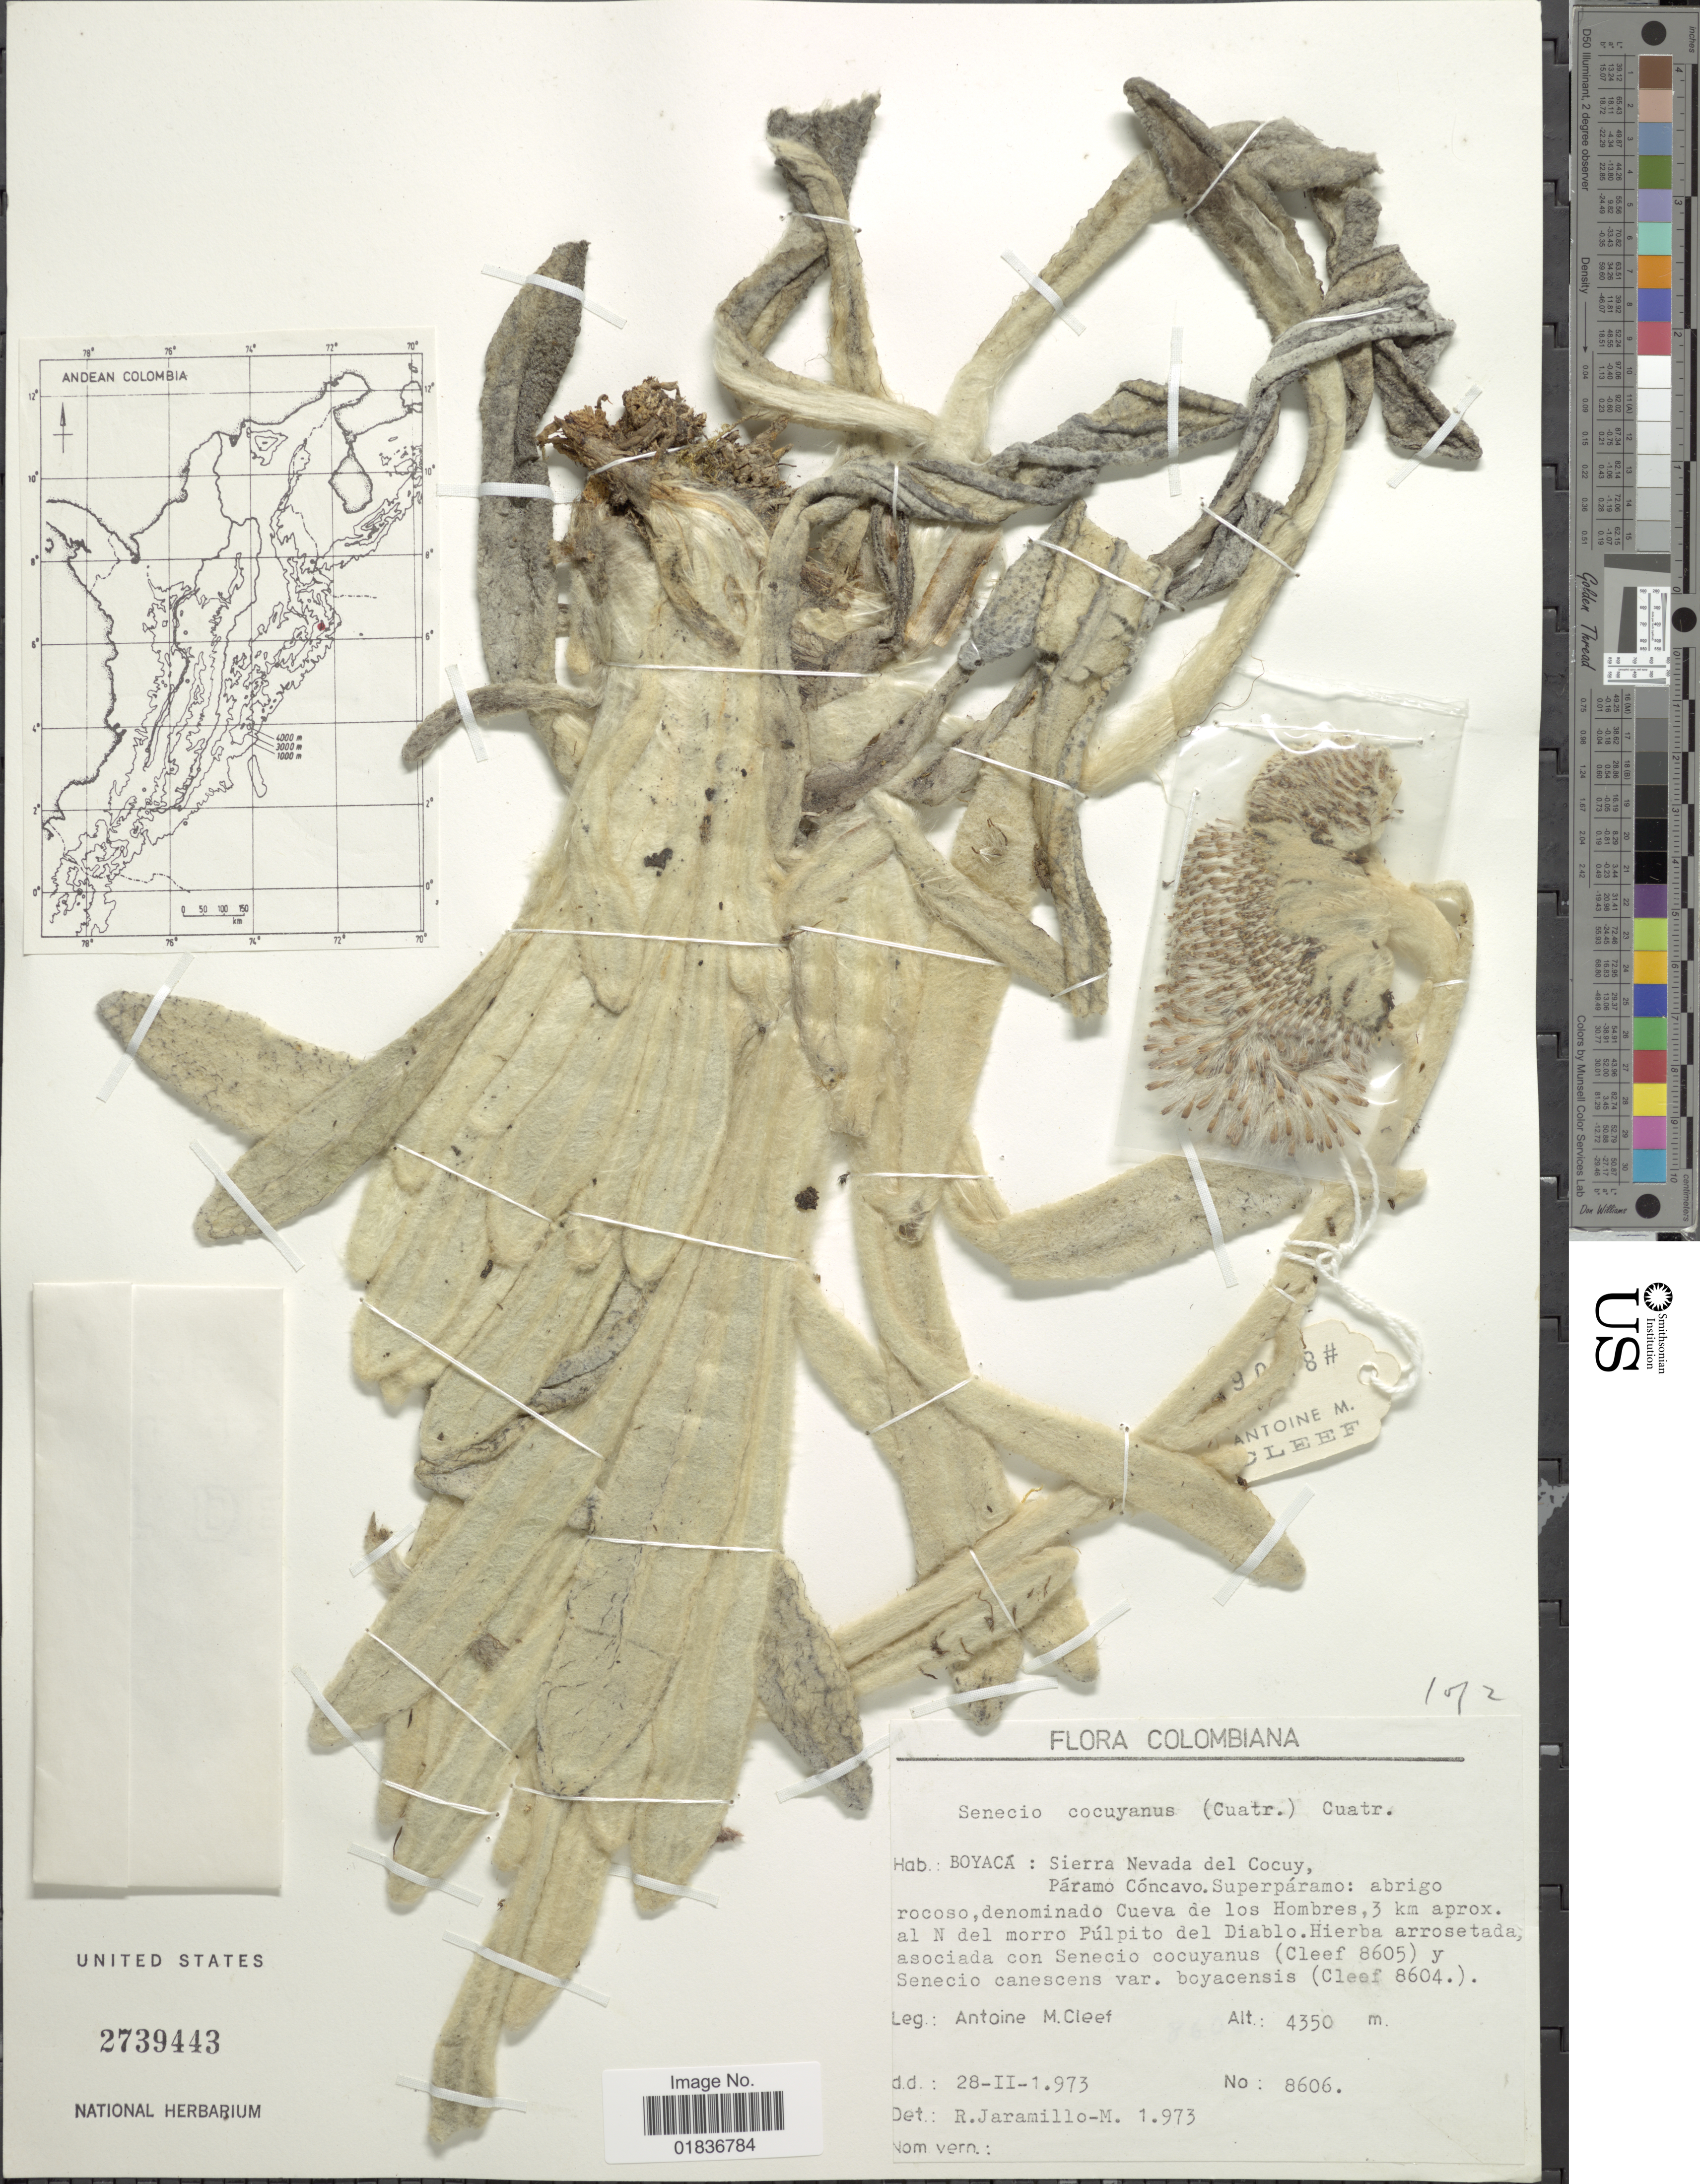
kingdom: Plantae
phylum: Tracheophyta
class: Magnoliopsida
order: Asterales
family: Asteraceae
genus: Senecio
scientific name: Senecio cocuyanus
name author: Cuatrec.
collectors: A. M. Cleef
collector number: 8606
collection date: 1973-02-28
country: Colombia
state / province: Boyacá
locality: Boyacá: Sierra Nevada del Cocuy, Paramo Concavo. Superparamo: abrigo rocoso, denominado Cueva de los Hombres, 3 km aprox. al N del morro Pulpito del Diablo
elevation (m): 4350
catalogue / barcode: US 2739443